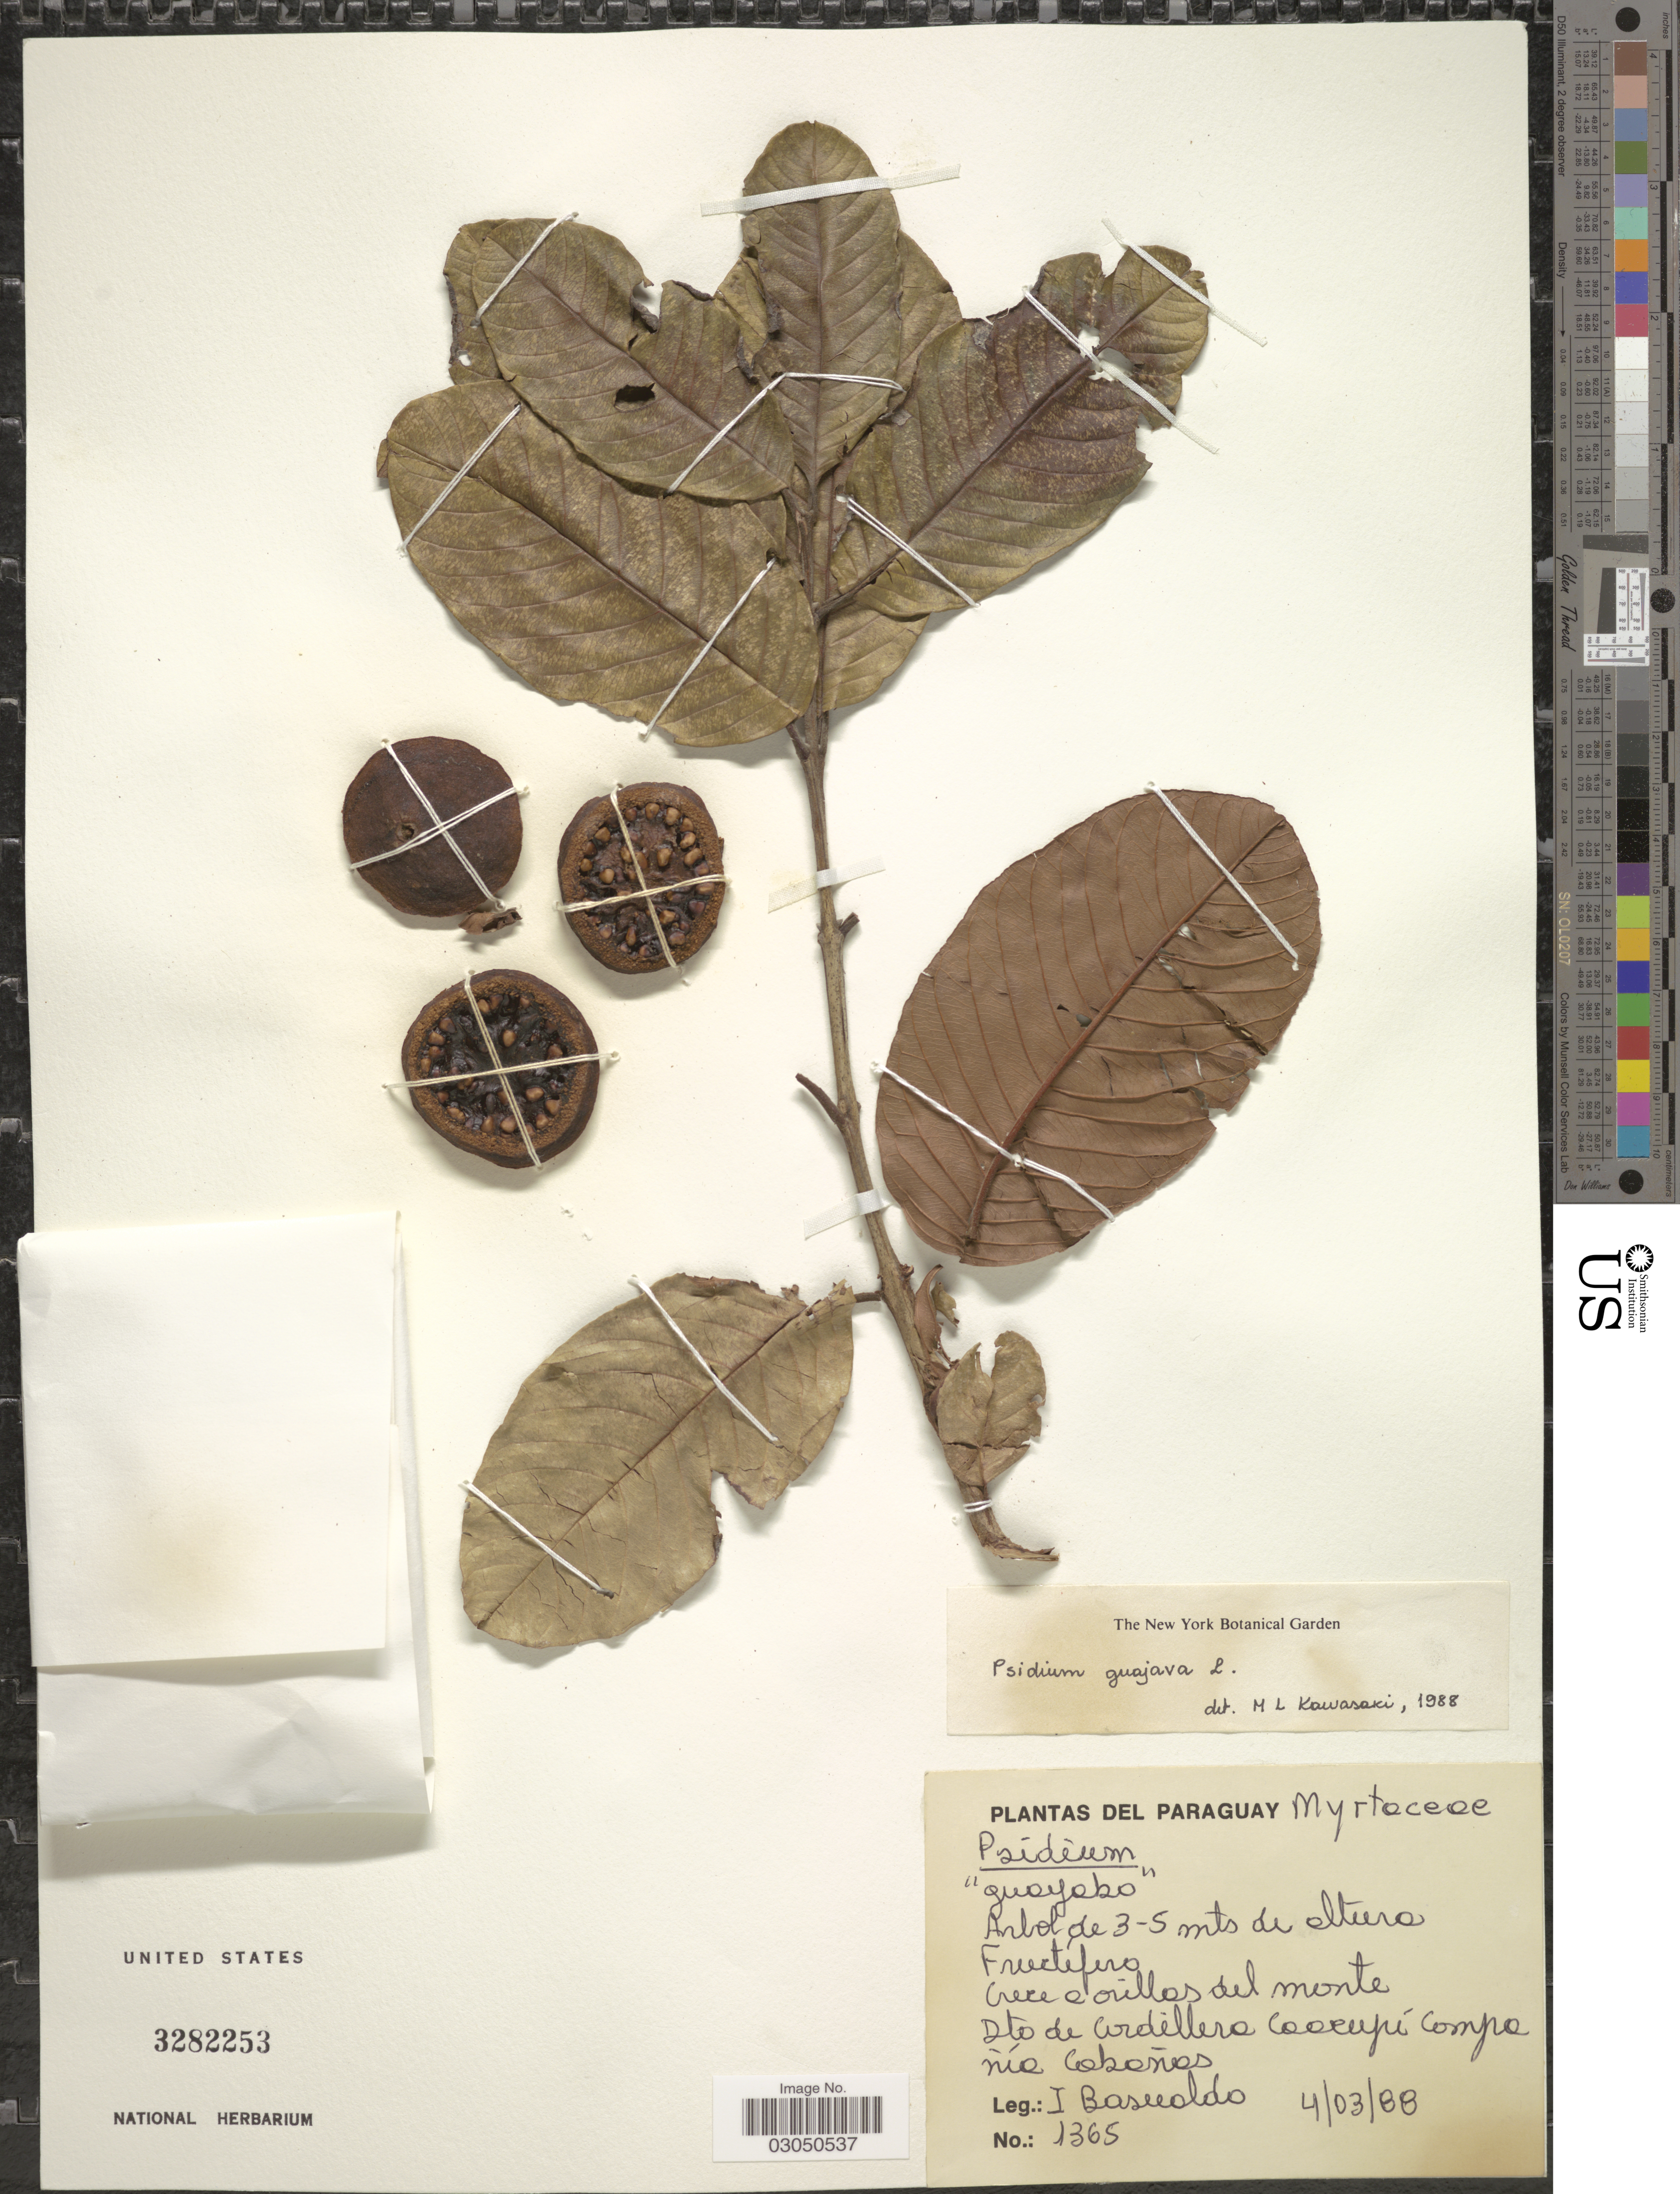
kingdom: Plantae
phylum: Tracheophyta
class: Magnoliopsida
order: Myrtales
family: Myrtaceae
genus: Psidium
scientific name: Psidium guajava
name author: L.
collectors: I. Basualdo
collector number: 1365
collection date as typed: Transcribed d/m/y: 4/3/88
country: Paraguay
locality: Dto de Cordillera Cooeyú [interpreted] Companía Cabónos. [interpreted]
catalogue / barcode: US 3282253